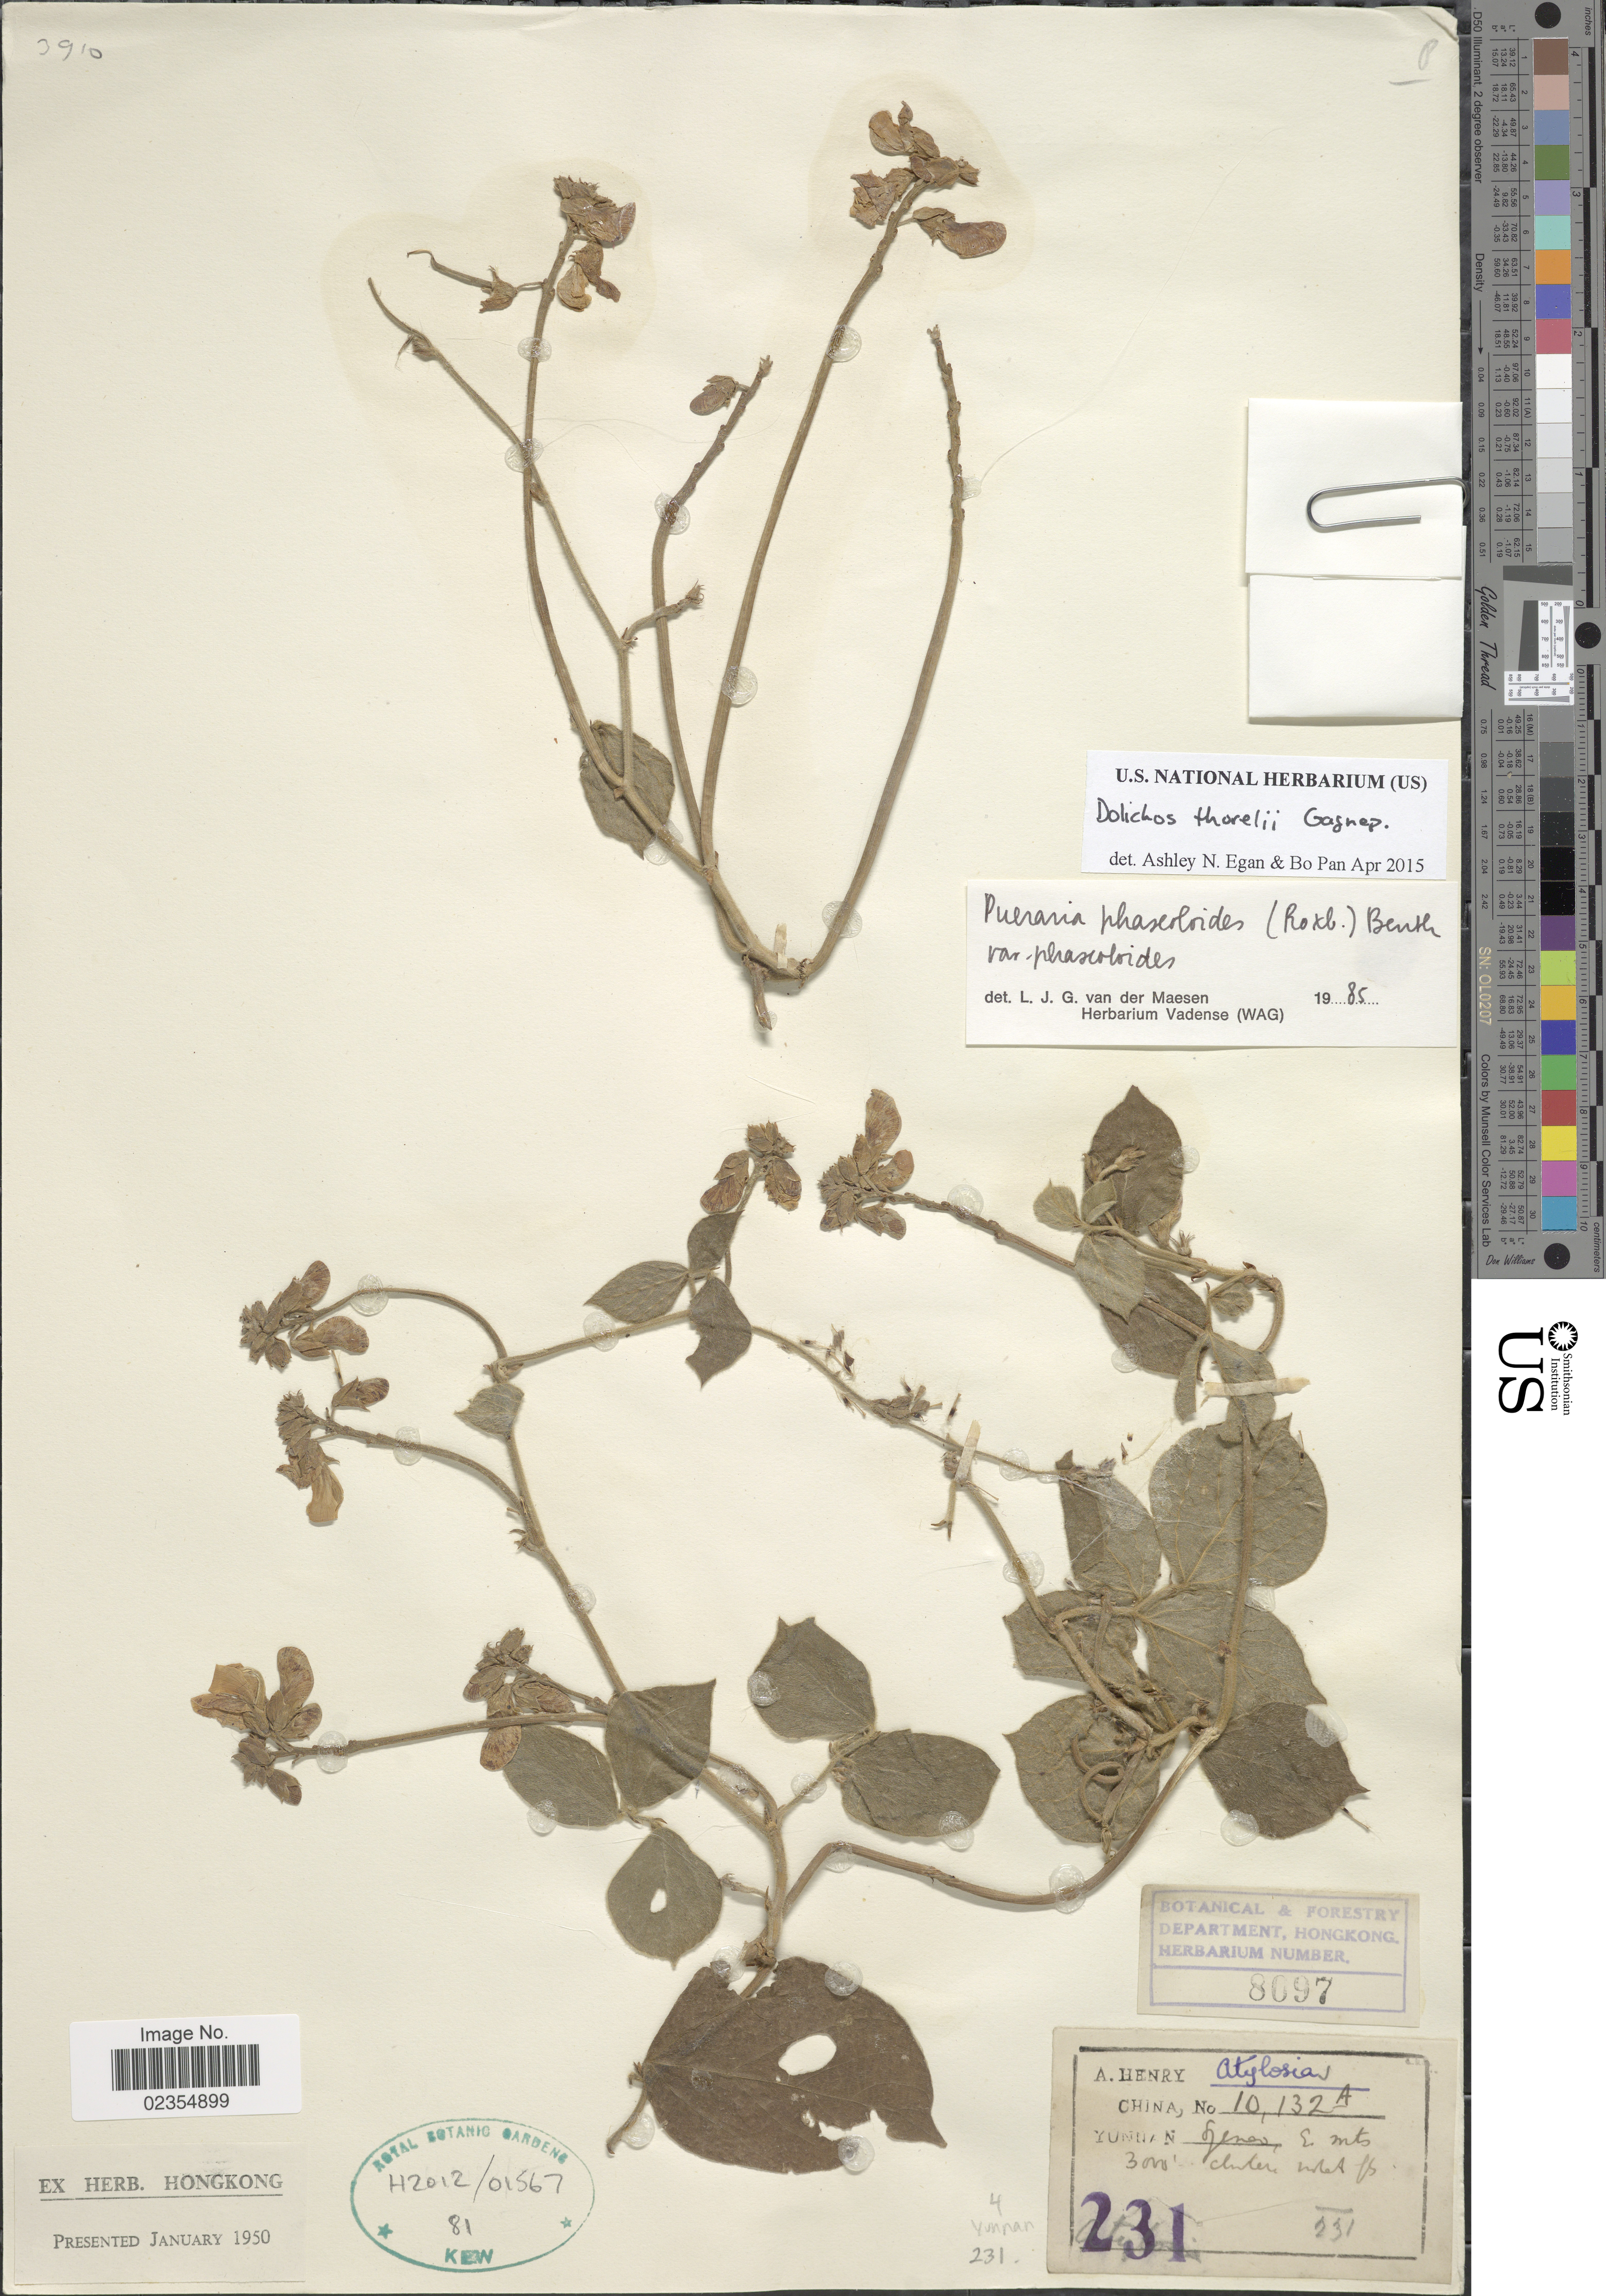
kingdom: Plantae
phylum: Tracheophyta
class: Magnoliopsida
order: Fabales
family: Fabaceae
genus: Dolichos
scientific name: Dolichos thorelii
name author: Gagnep.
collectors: A. Henry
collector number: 10132 A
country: China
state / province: Yunnan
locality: Szemao, E Mts.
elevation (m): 914